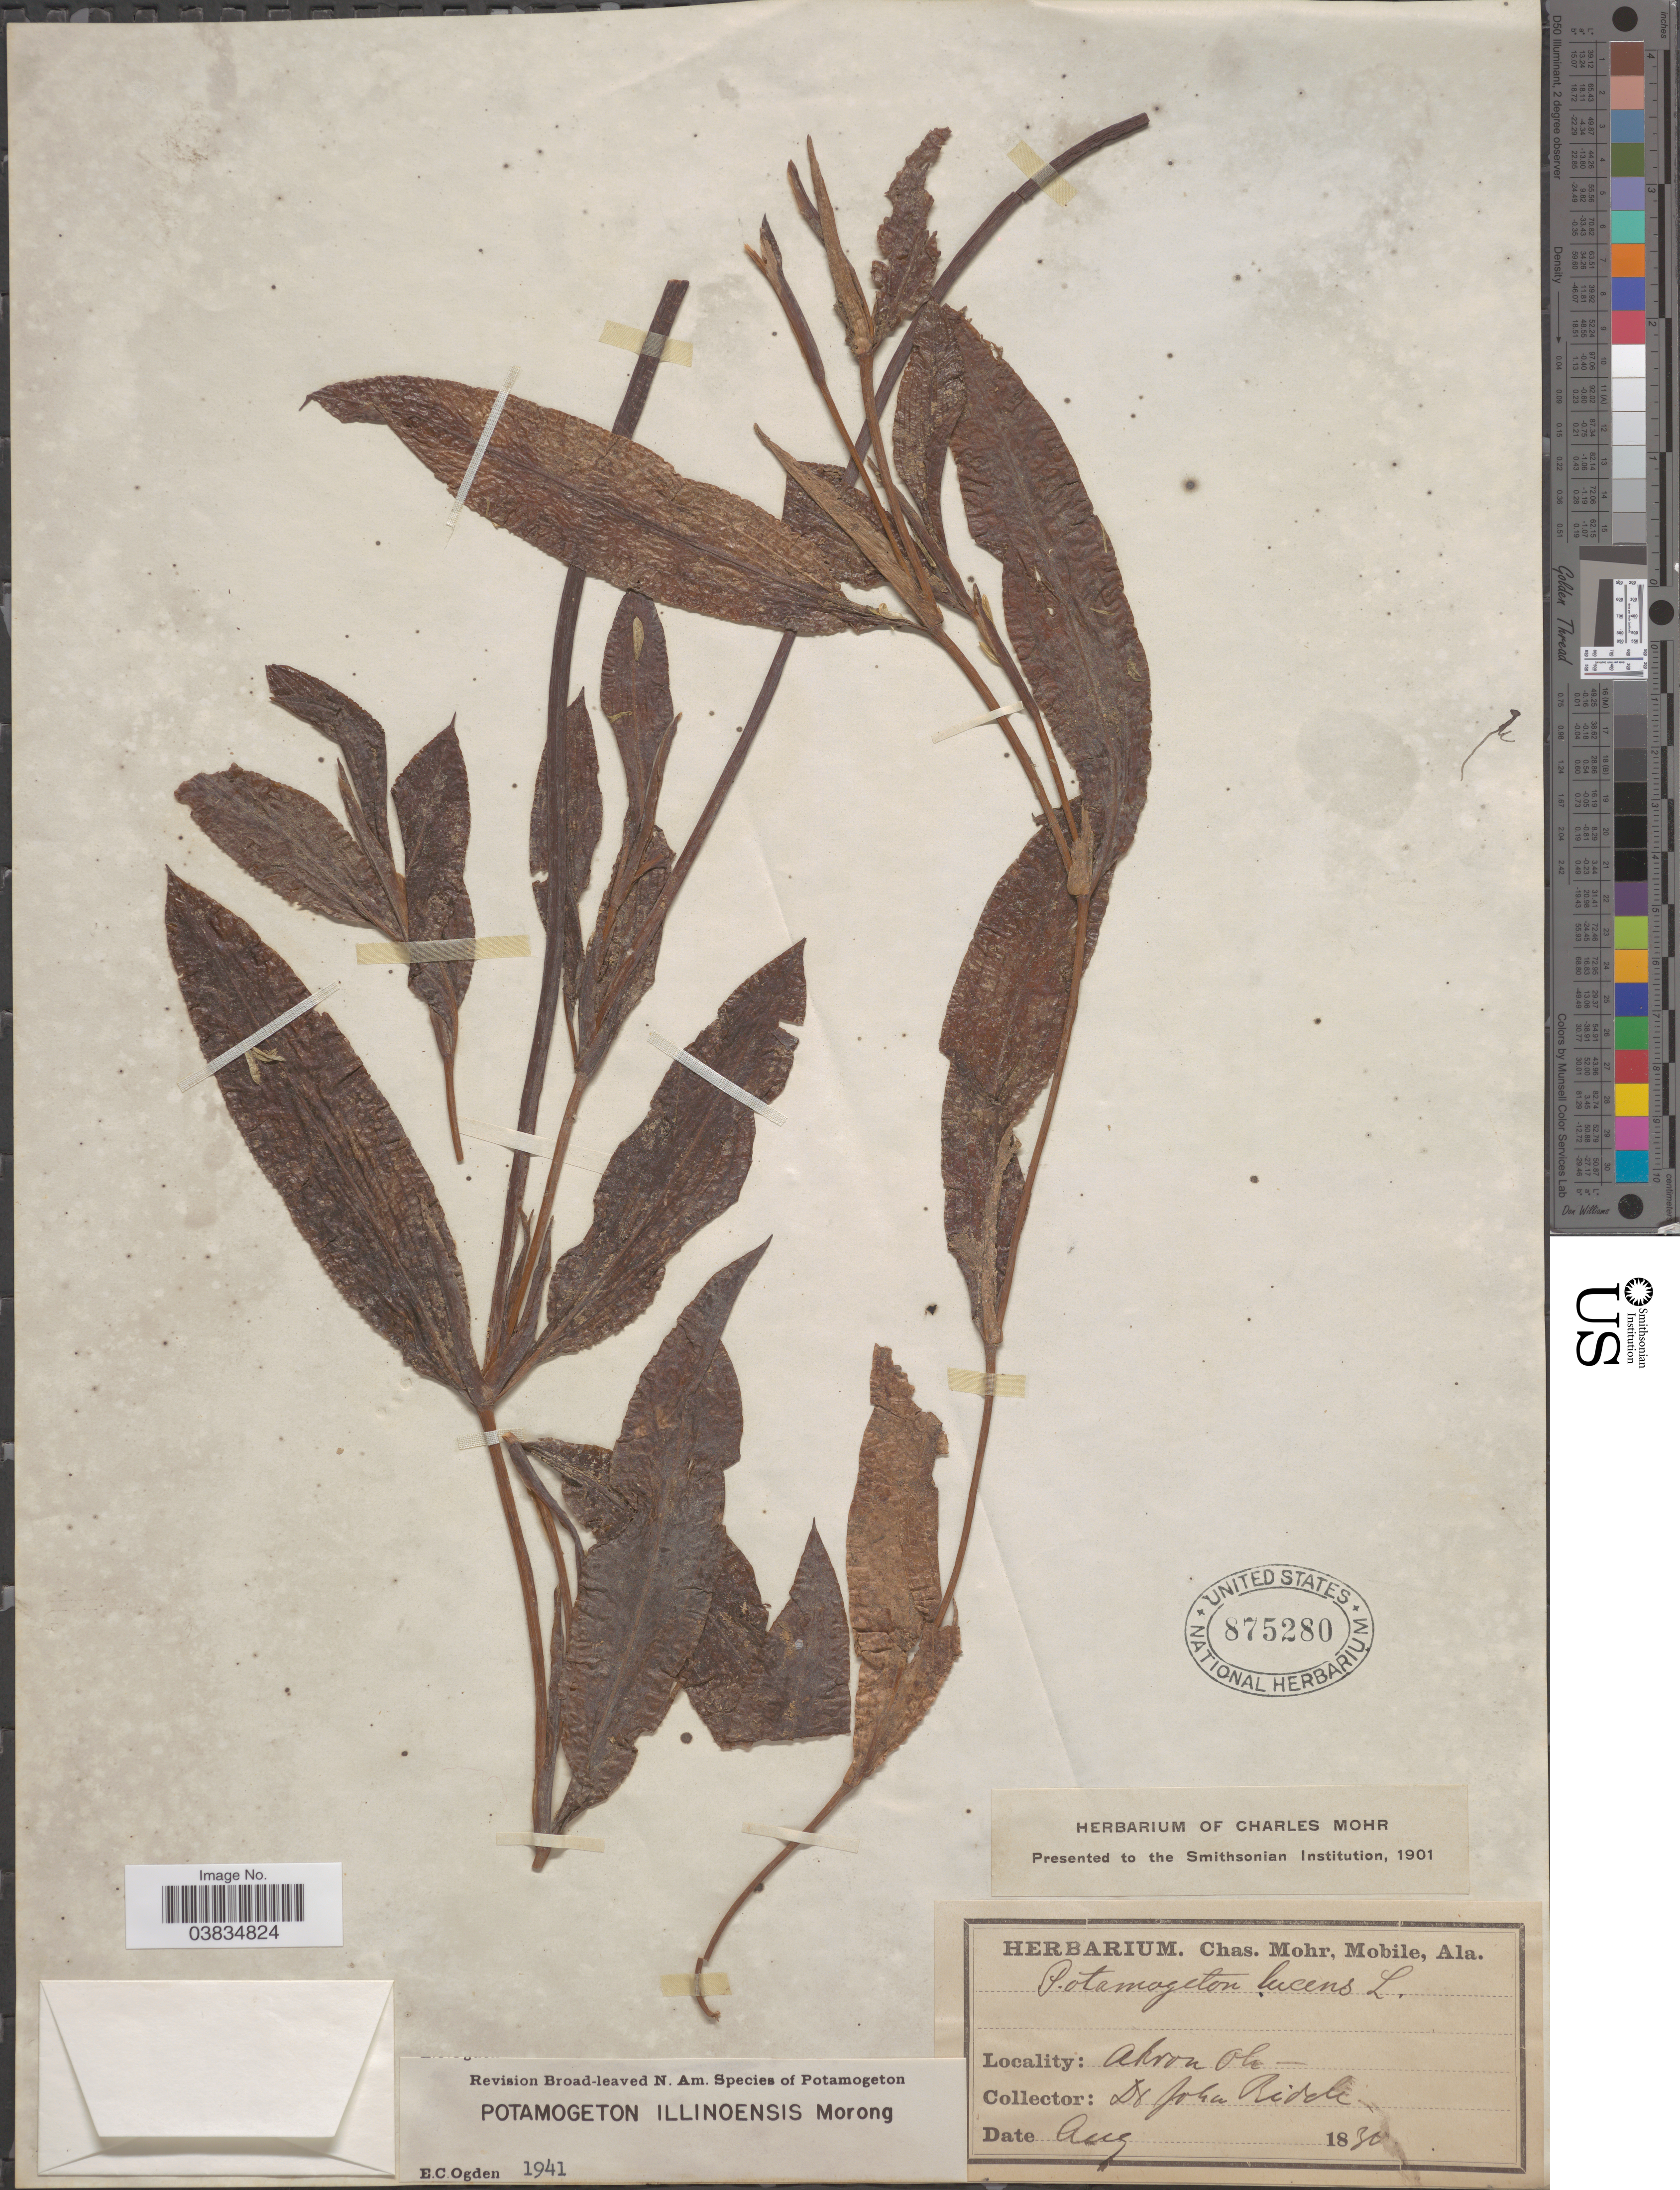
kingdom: Plantae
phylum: Tracheophyta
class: Liliopsida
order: Alismatales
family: Potamogetonaceae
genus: Potamogeton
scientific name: Potamogeton illinoensis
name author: Morong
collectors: J. Ridele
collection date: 1830-08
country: United States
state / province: Ohio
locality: Akron.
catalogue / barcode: US 875280